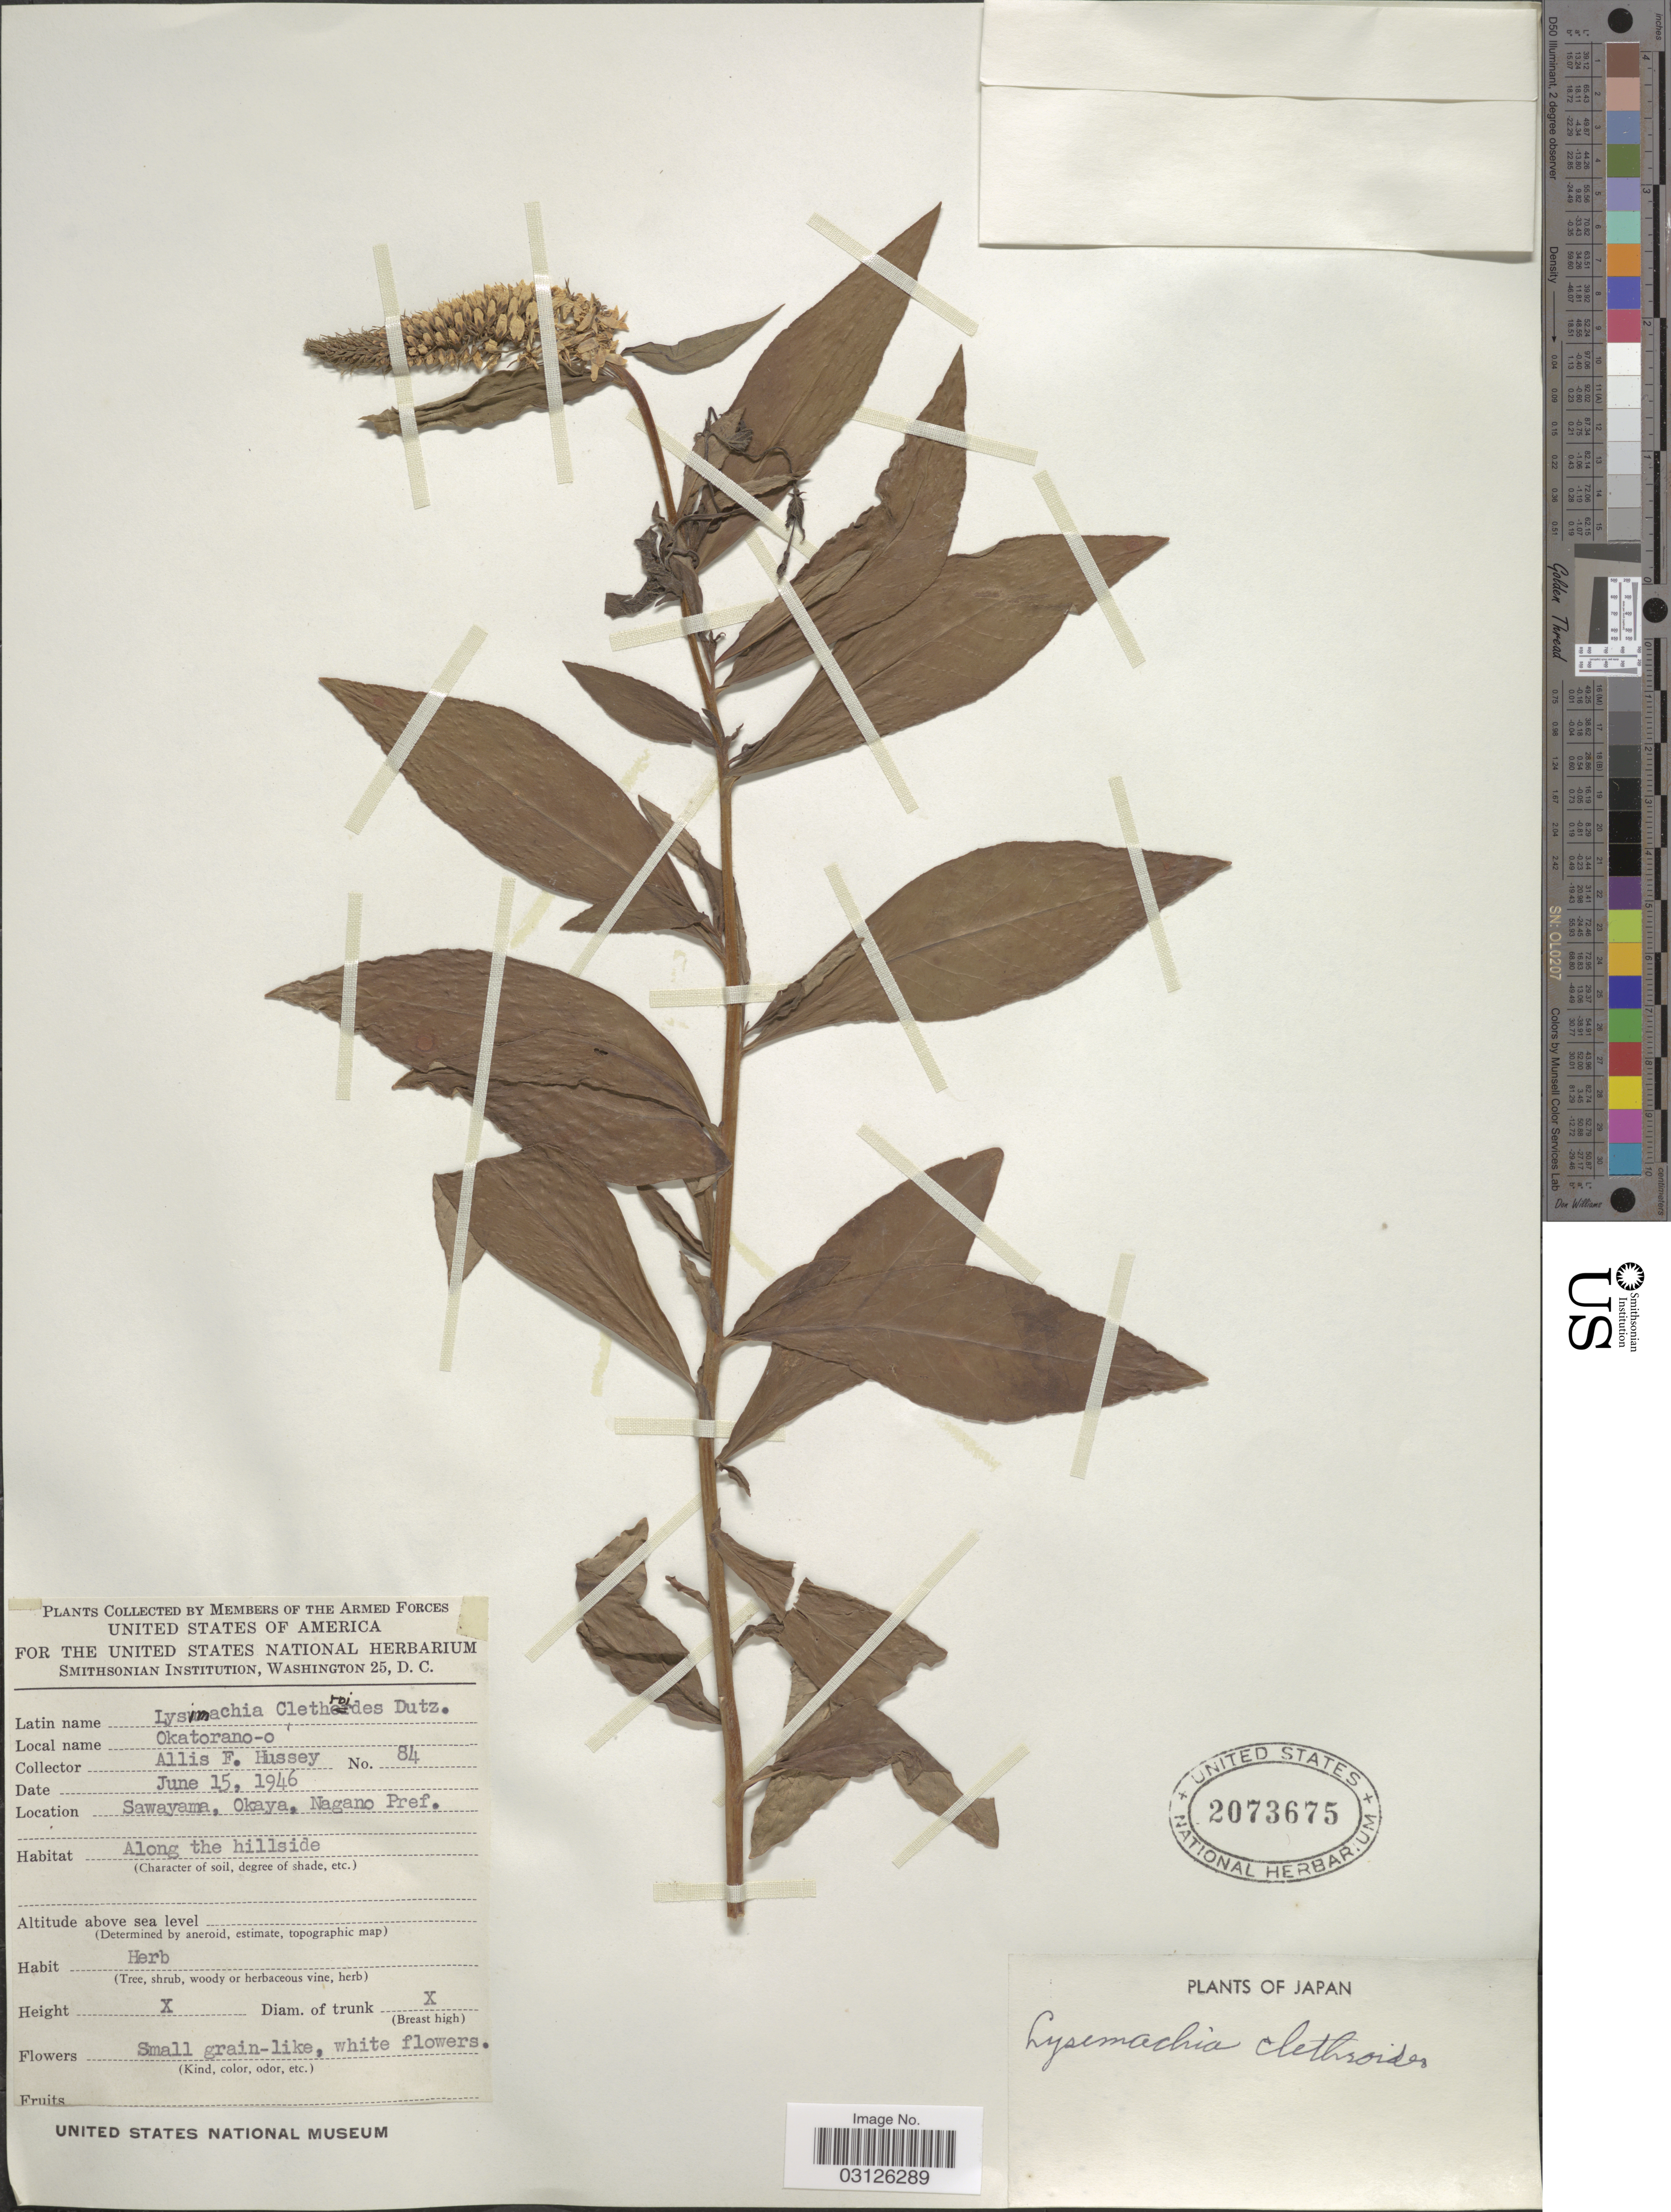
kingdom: Plantae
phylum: Tracheophyta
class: Magnoliopsida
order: Ericales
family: Primulaceae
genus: Lysimachia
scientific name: Lysimachia clethroides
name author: Duby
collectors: A. Hussey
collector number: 84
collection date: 1946-06-15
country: Japan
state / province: Nagano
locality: Sawayama, Okaya, Nagano Pref.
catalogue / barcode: US 2073675